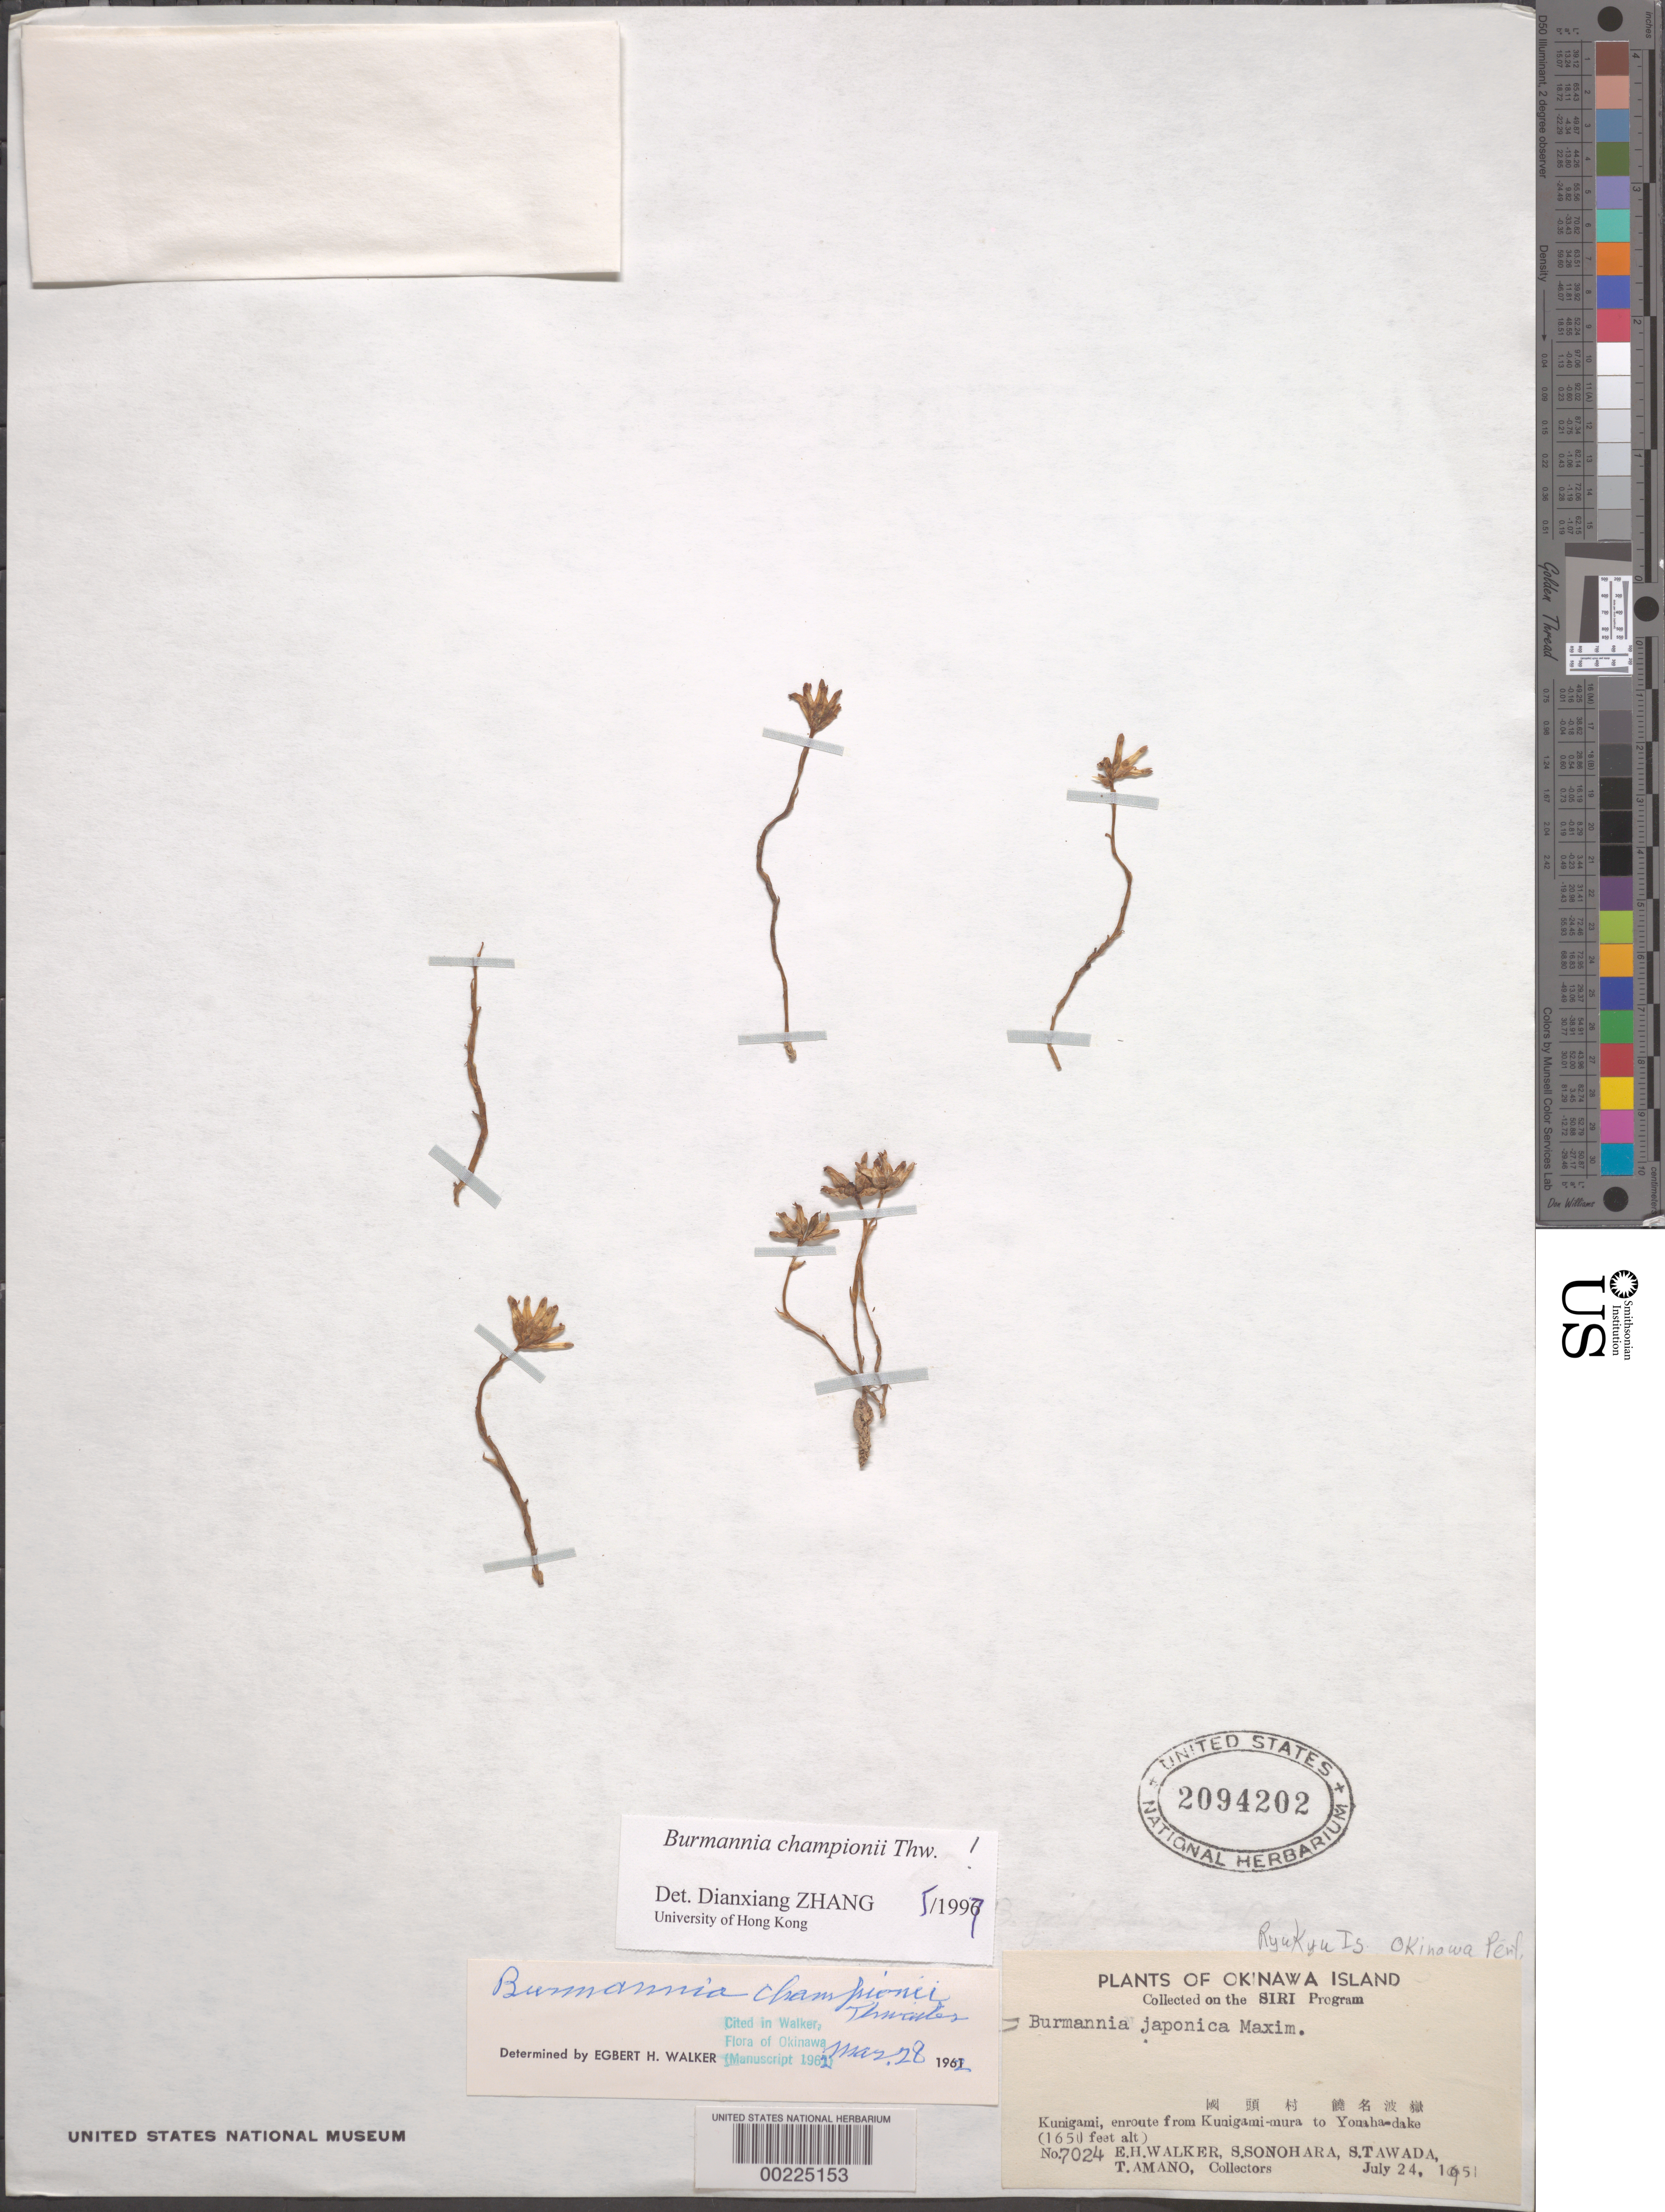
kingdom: Plantae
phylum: Tracheophyta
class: Liliopsida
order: Dioscoreales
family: Burmanniaceae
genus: Burmannia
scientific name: Burmannia championii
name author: Thwaites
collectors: E. H. Walker, S. Sonohara, S. Tawada & T. Amano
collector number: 7024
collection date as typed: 24 Jul 1951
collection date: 1951-07-24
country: Japan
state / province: Okinawa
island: Okinawa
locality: Okinawa island, kunigami, from kunigami-mura to yomha-dake [Okinawa Is.]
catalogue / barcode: US 2094202